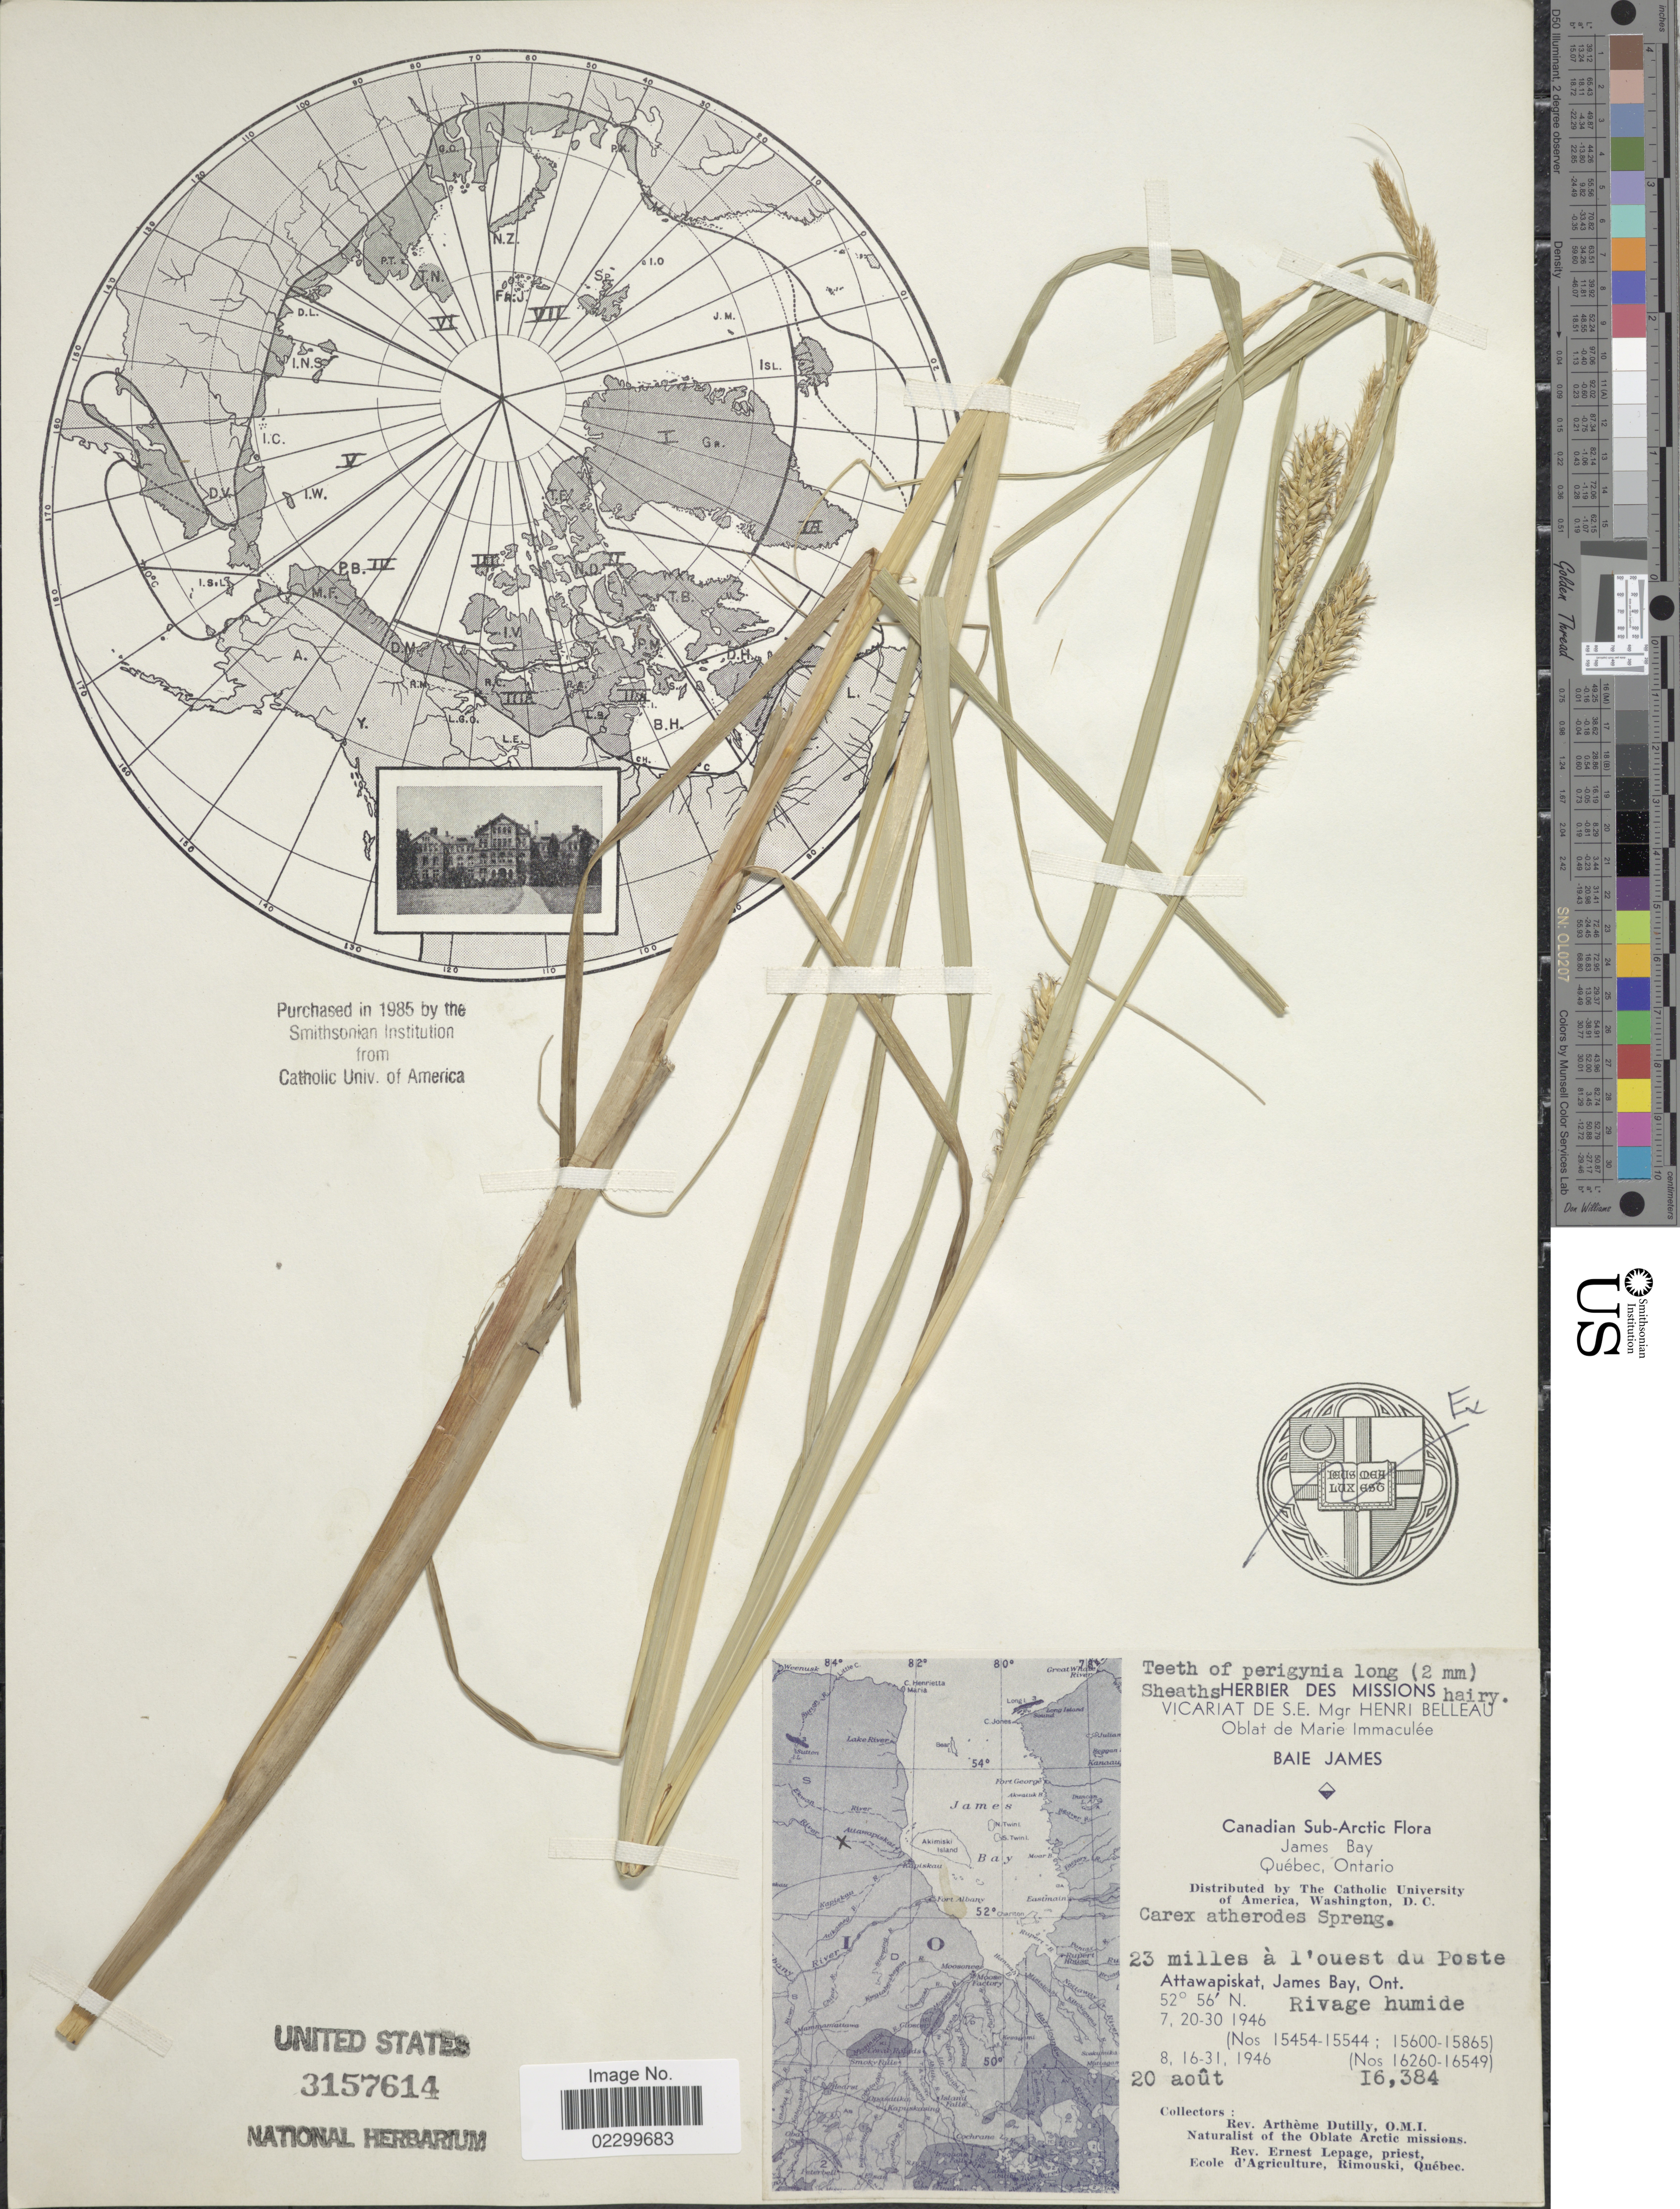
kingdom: Plantae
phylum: Tracheophyta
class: Liliopsida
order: Poales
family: Cyperaceae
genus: Carex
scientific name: Carex atherodes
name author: Spreng.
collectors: A. Dutilly & E. Lepage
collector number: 16384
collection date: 1946-08-20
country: Canada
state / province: Ontario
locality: Canadian Sub-Arctic, Attawapiskat, James Bay, 23 miles a l'ouest du Poste, Rivage humide.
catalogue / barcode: US 3157614